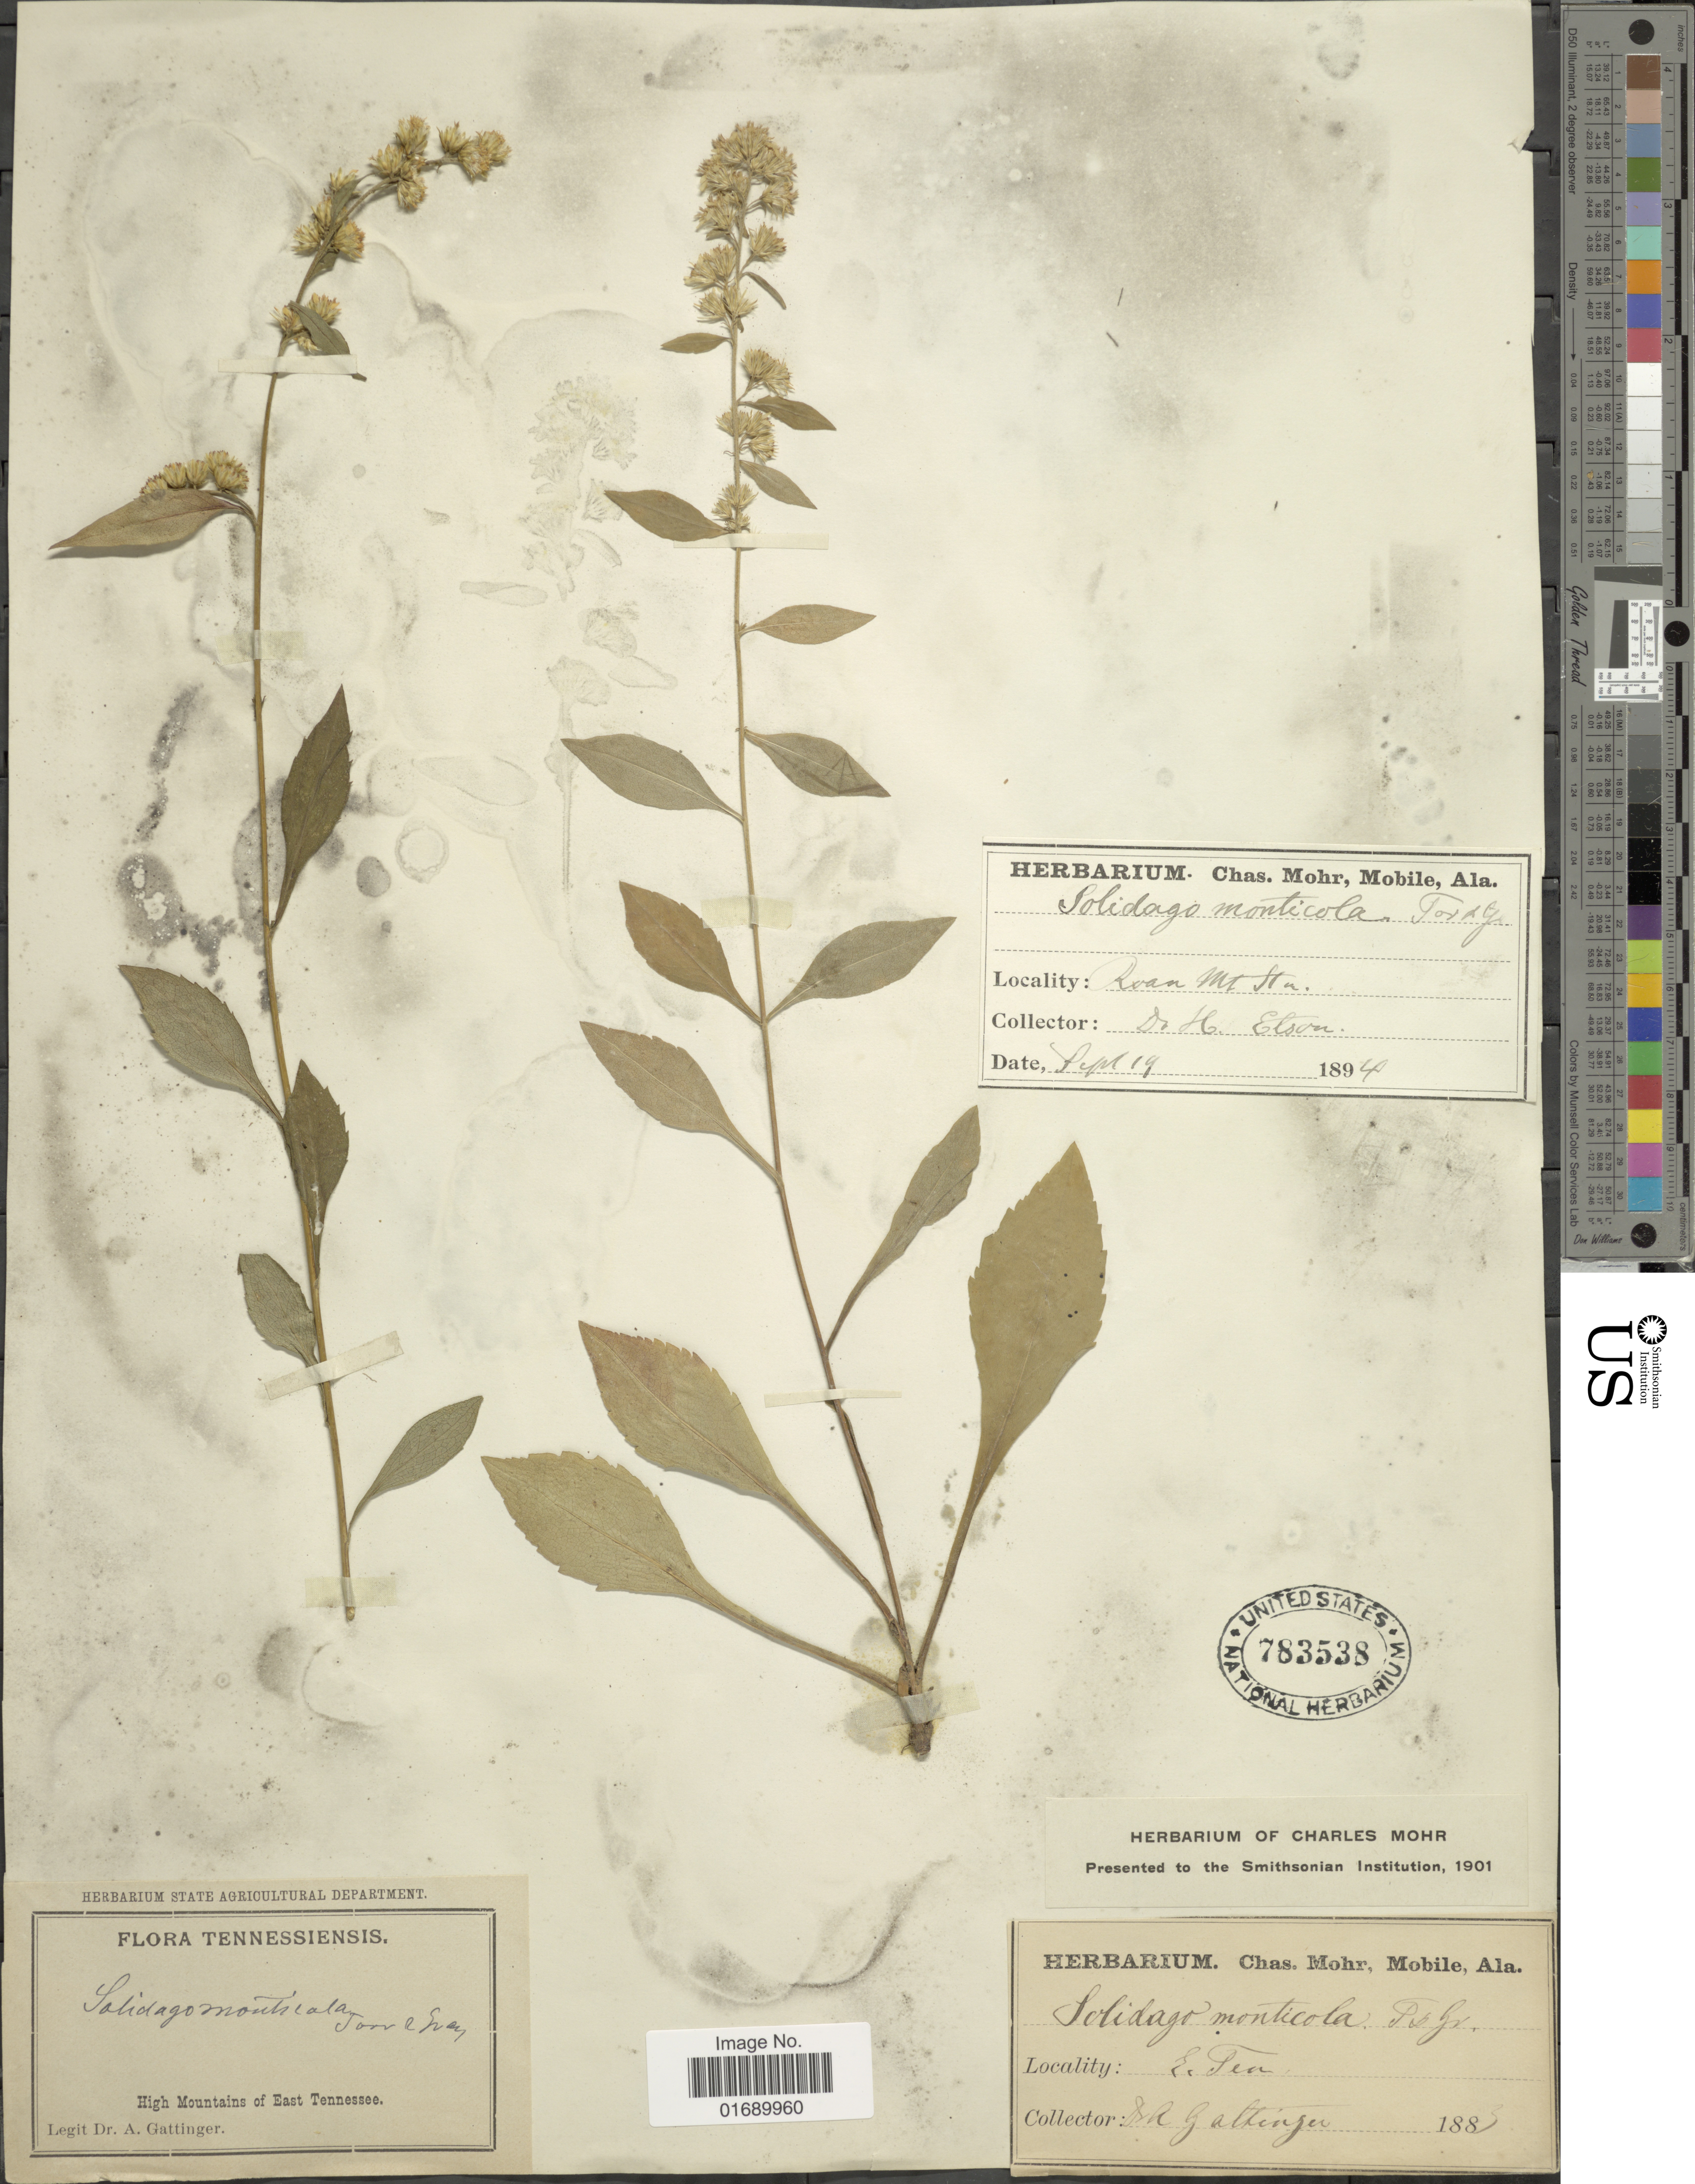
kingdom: Plantae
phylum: Tracheophyta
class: Magnoliopsida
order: Asterales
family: Asteraceae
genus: Solidago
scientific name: Solidago roanensis var. monticola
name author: (Torr. & A. Gray) Fernald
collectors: H. Etson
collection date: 1894-09-19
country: United States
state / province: North Carolina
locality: Roan Mt Sta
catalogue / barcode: US 783538-2